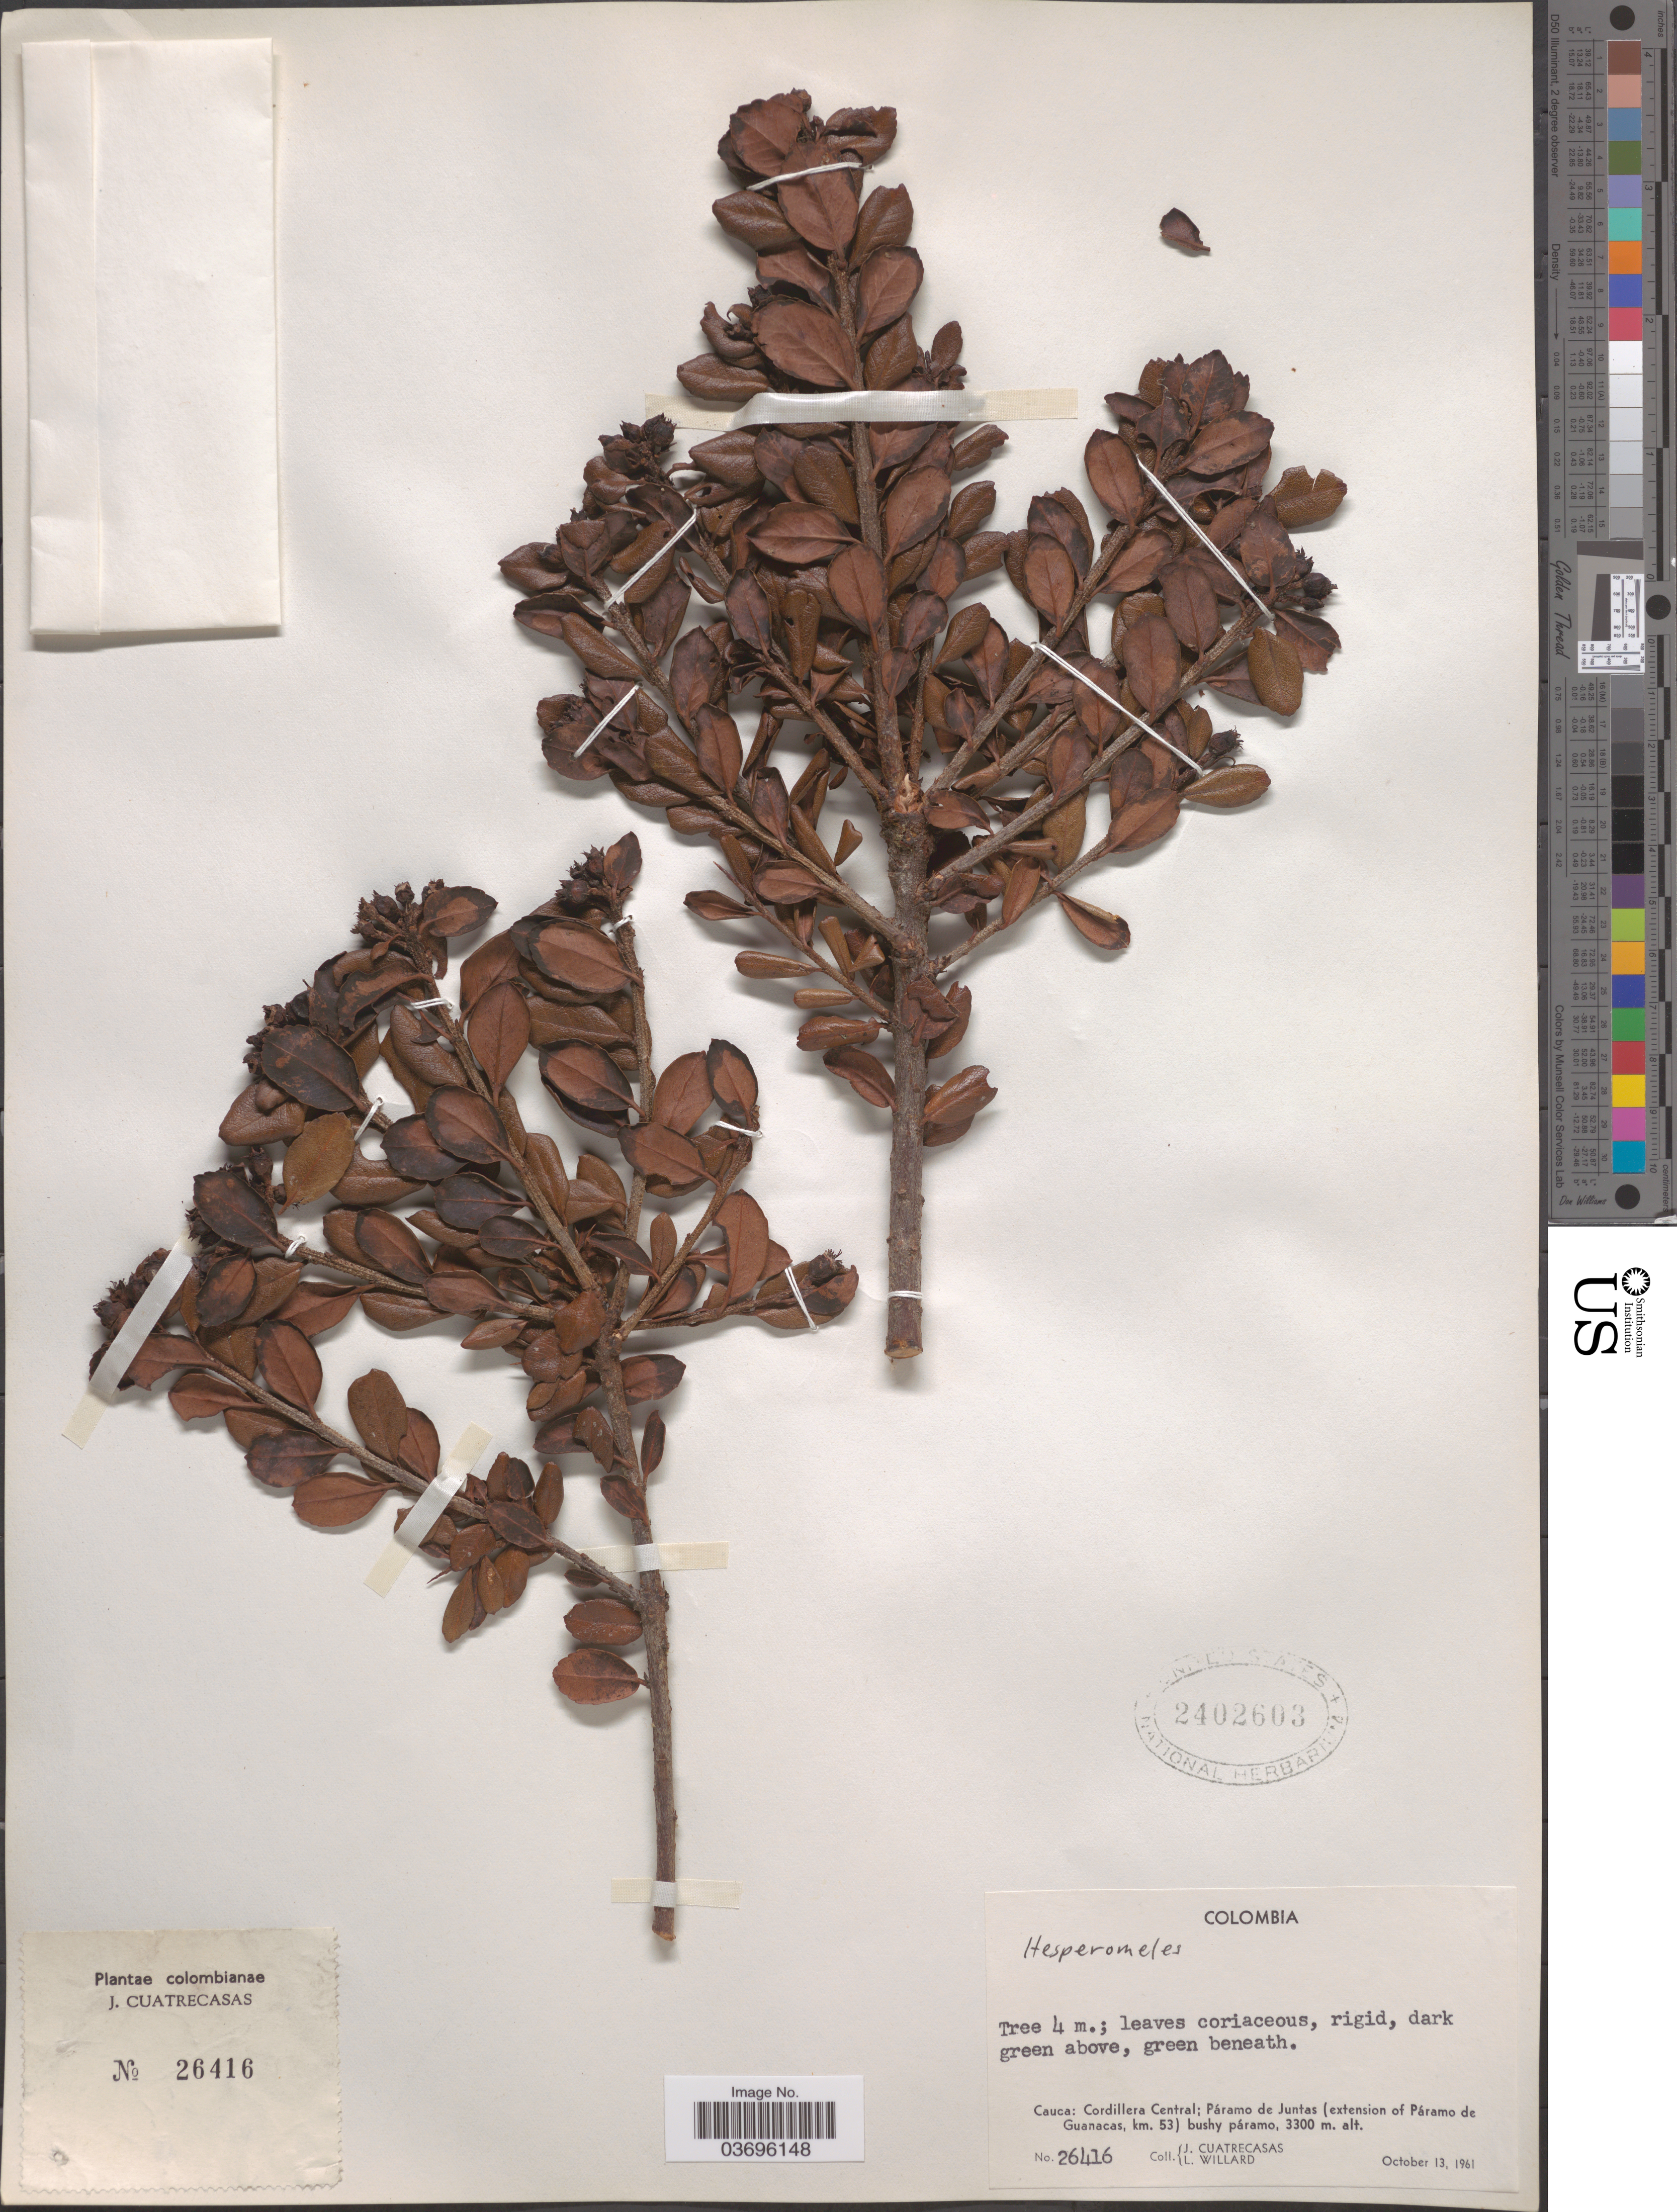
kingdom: Plantae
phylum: Tracheophyta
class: Magnoliopsida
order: Rosales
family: Rosaceae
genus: Hesperomeles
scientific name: Hesperomeles sp.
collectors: J. Cuatrecasas & L. Willard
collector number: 26416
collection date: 1961-10-13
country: Colombia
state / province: Cauca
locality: Cordillera Central; Páramo de Juntas (extension de Páramo de Guanacas, km. 53).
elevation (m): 3300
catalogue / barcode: US 2402603